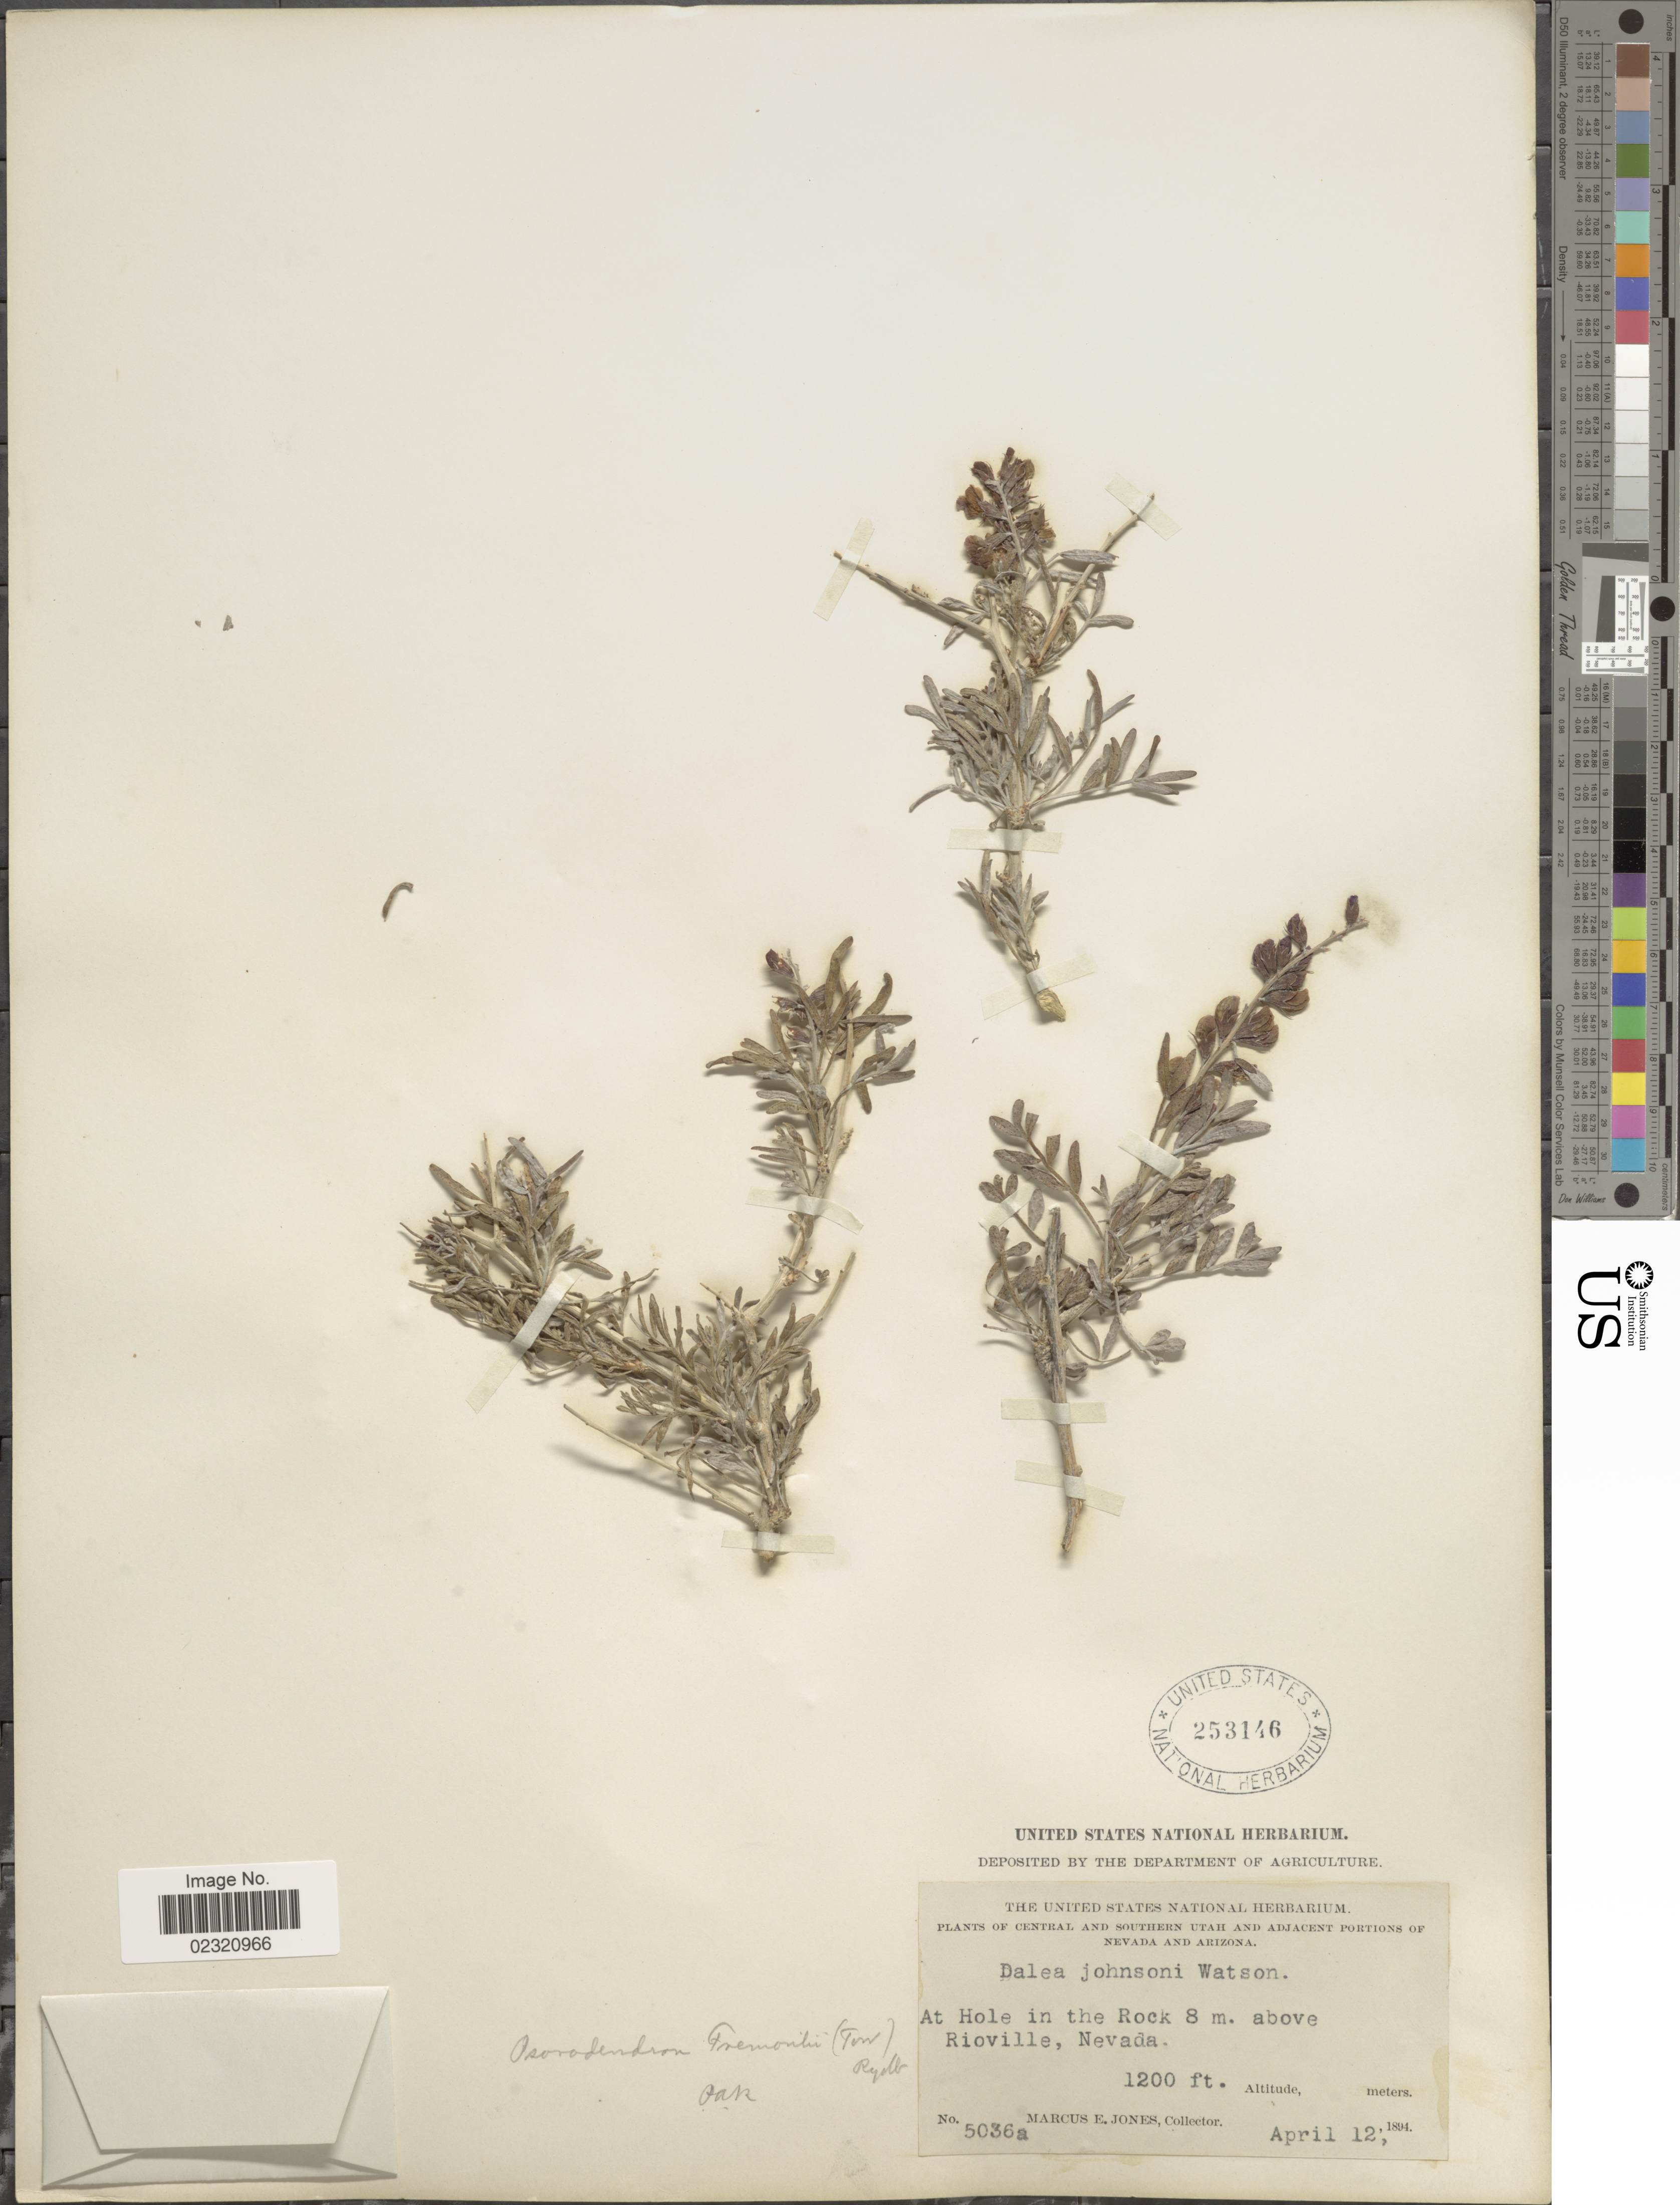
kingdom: Plantae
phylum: Tracheophyta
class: Magnoliopsida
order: Fabales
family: Fabaceae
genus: Psorothamnus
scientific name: Psorothamnus fremontii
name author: (Torr. ex A. Gray) Barneby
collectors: M. E. Jones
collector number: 5036a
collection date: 1894-04-12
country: United States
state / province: Nevada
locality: Central and Southern Utah and Adjacent Portions of Nevada and Arizona, At Hole in the rock 8 m. above Rioville, Nevada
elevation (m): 366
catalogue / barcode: US 253146